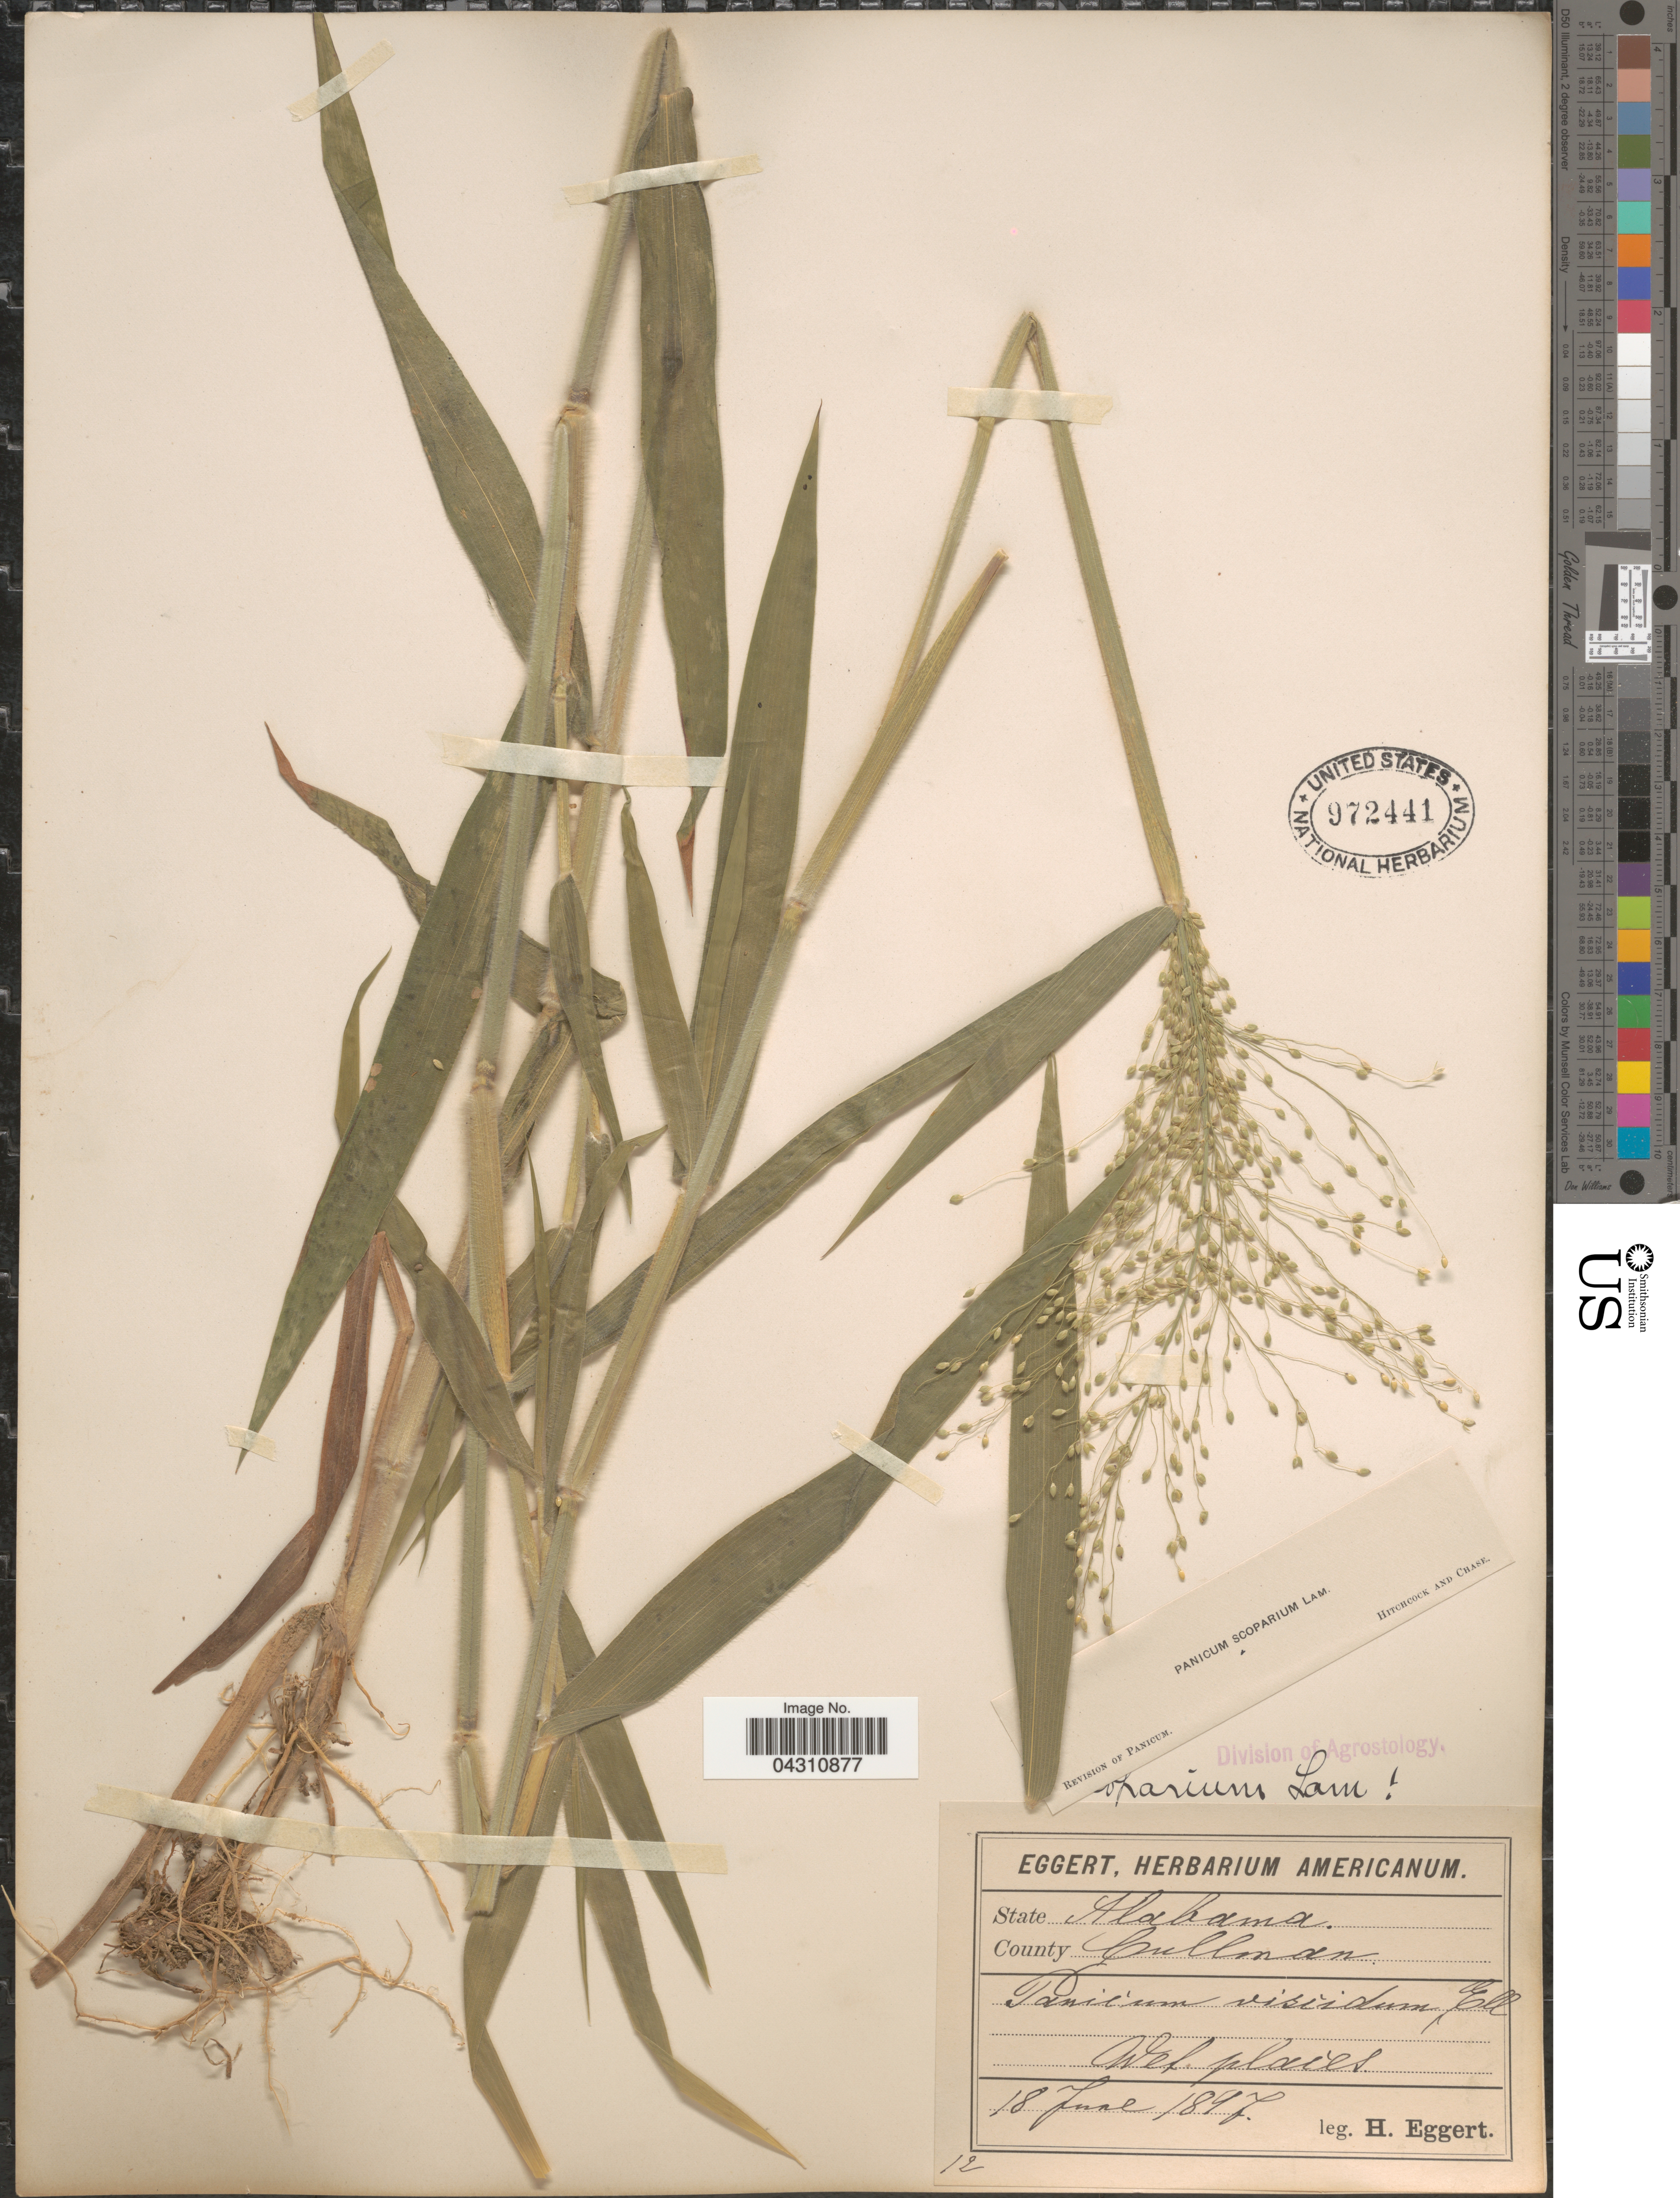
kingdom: Plantae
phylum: Tracheophyta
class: Liliopsida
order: Poales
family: Poaceae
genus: Dichanthelium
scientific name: Dichanthelium scoparium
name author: (Lam.) Gould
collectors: H. Eggert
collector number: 12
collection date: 1897-06-18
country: United States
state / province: Alabama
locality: County Cullman.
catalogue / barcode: US 972441